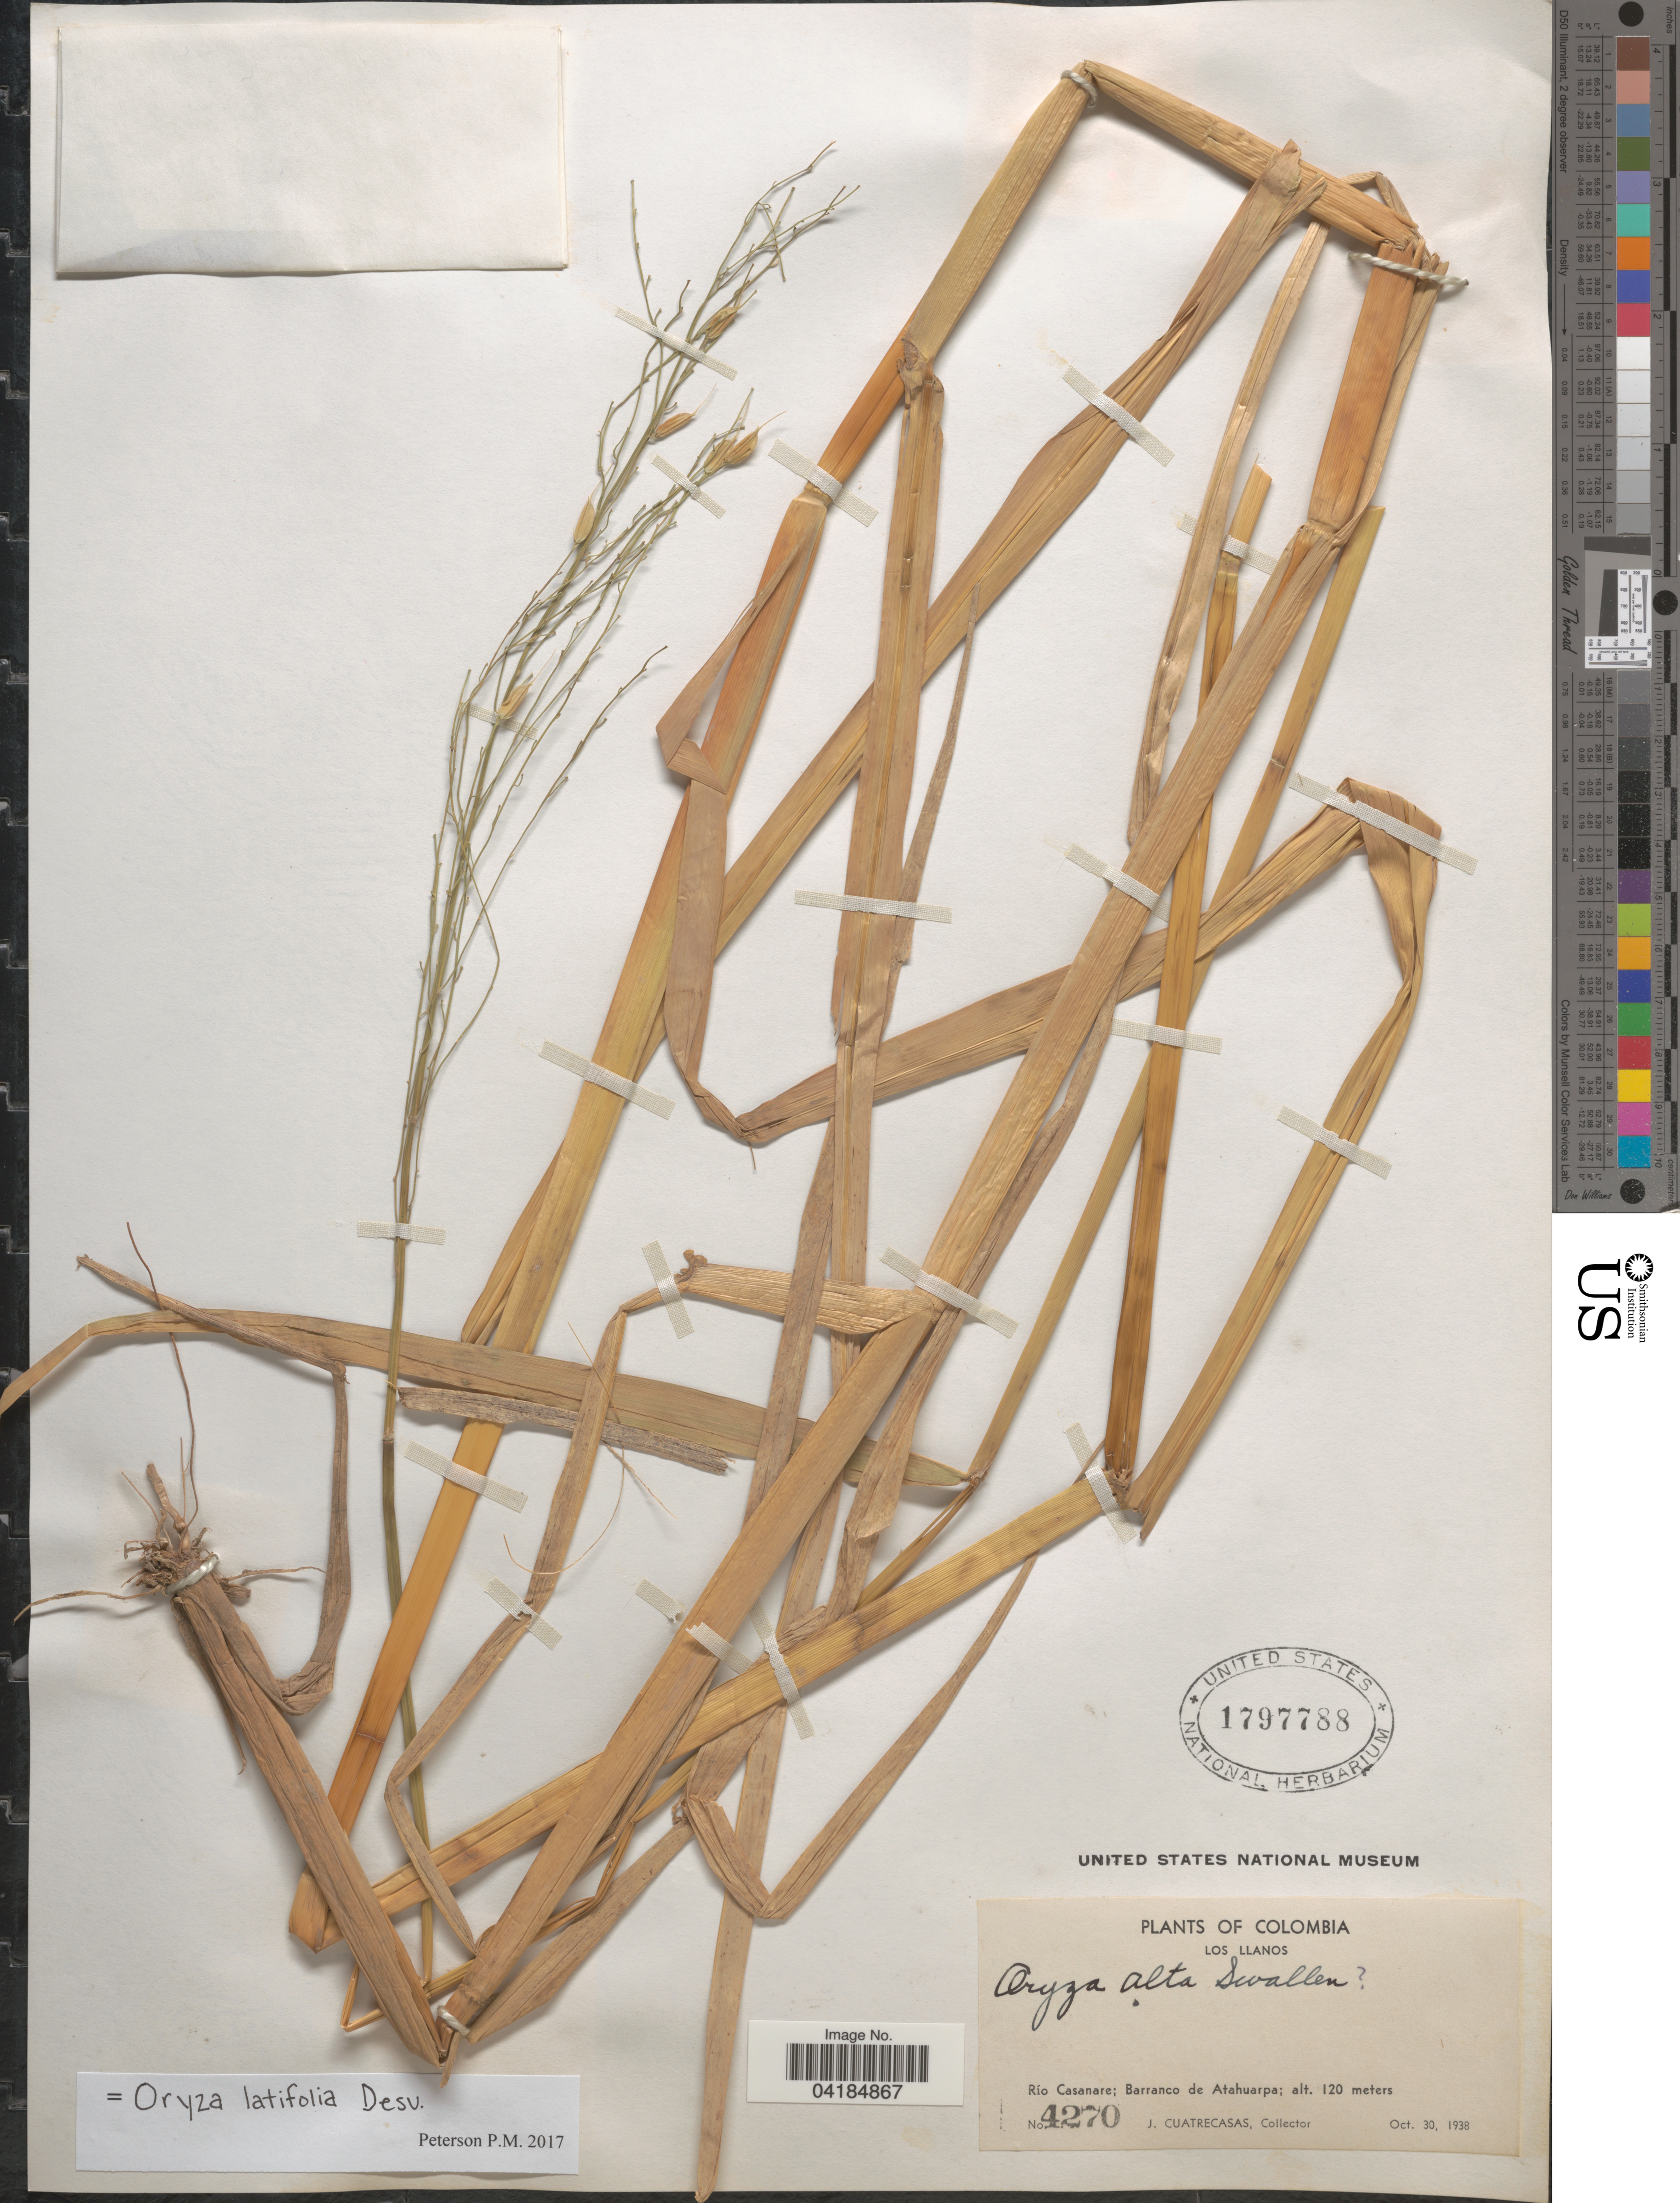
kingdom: Plantae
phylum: Tracheophyta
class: Liliopsida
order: Poales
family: Poaceae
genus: Oryza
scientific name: Oryza latifolia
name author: Desv.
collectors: J. Cuatrecasas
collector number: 4270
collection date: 1938-10-30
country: Colombia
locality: Los Llanos. Río Casanare; Barranco de Atahuarpa.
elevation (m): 120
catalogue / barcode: US 1797788